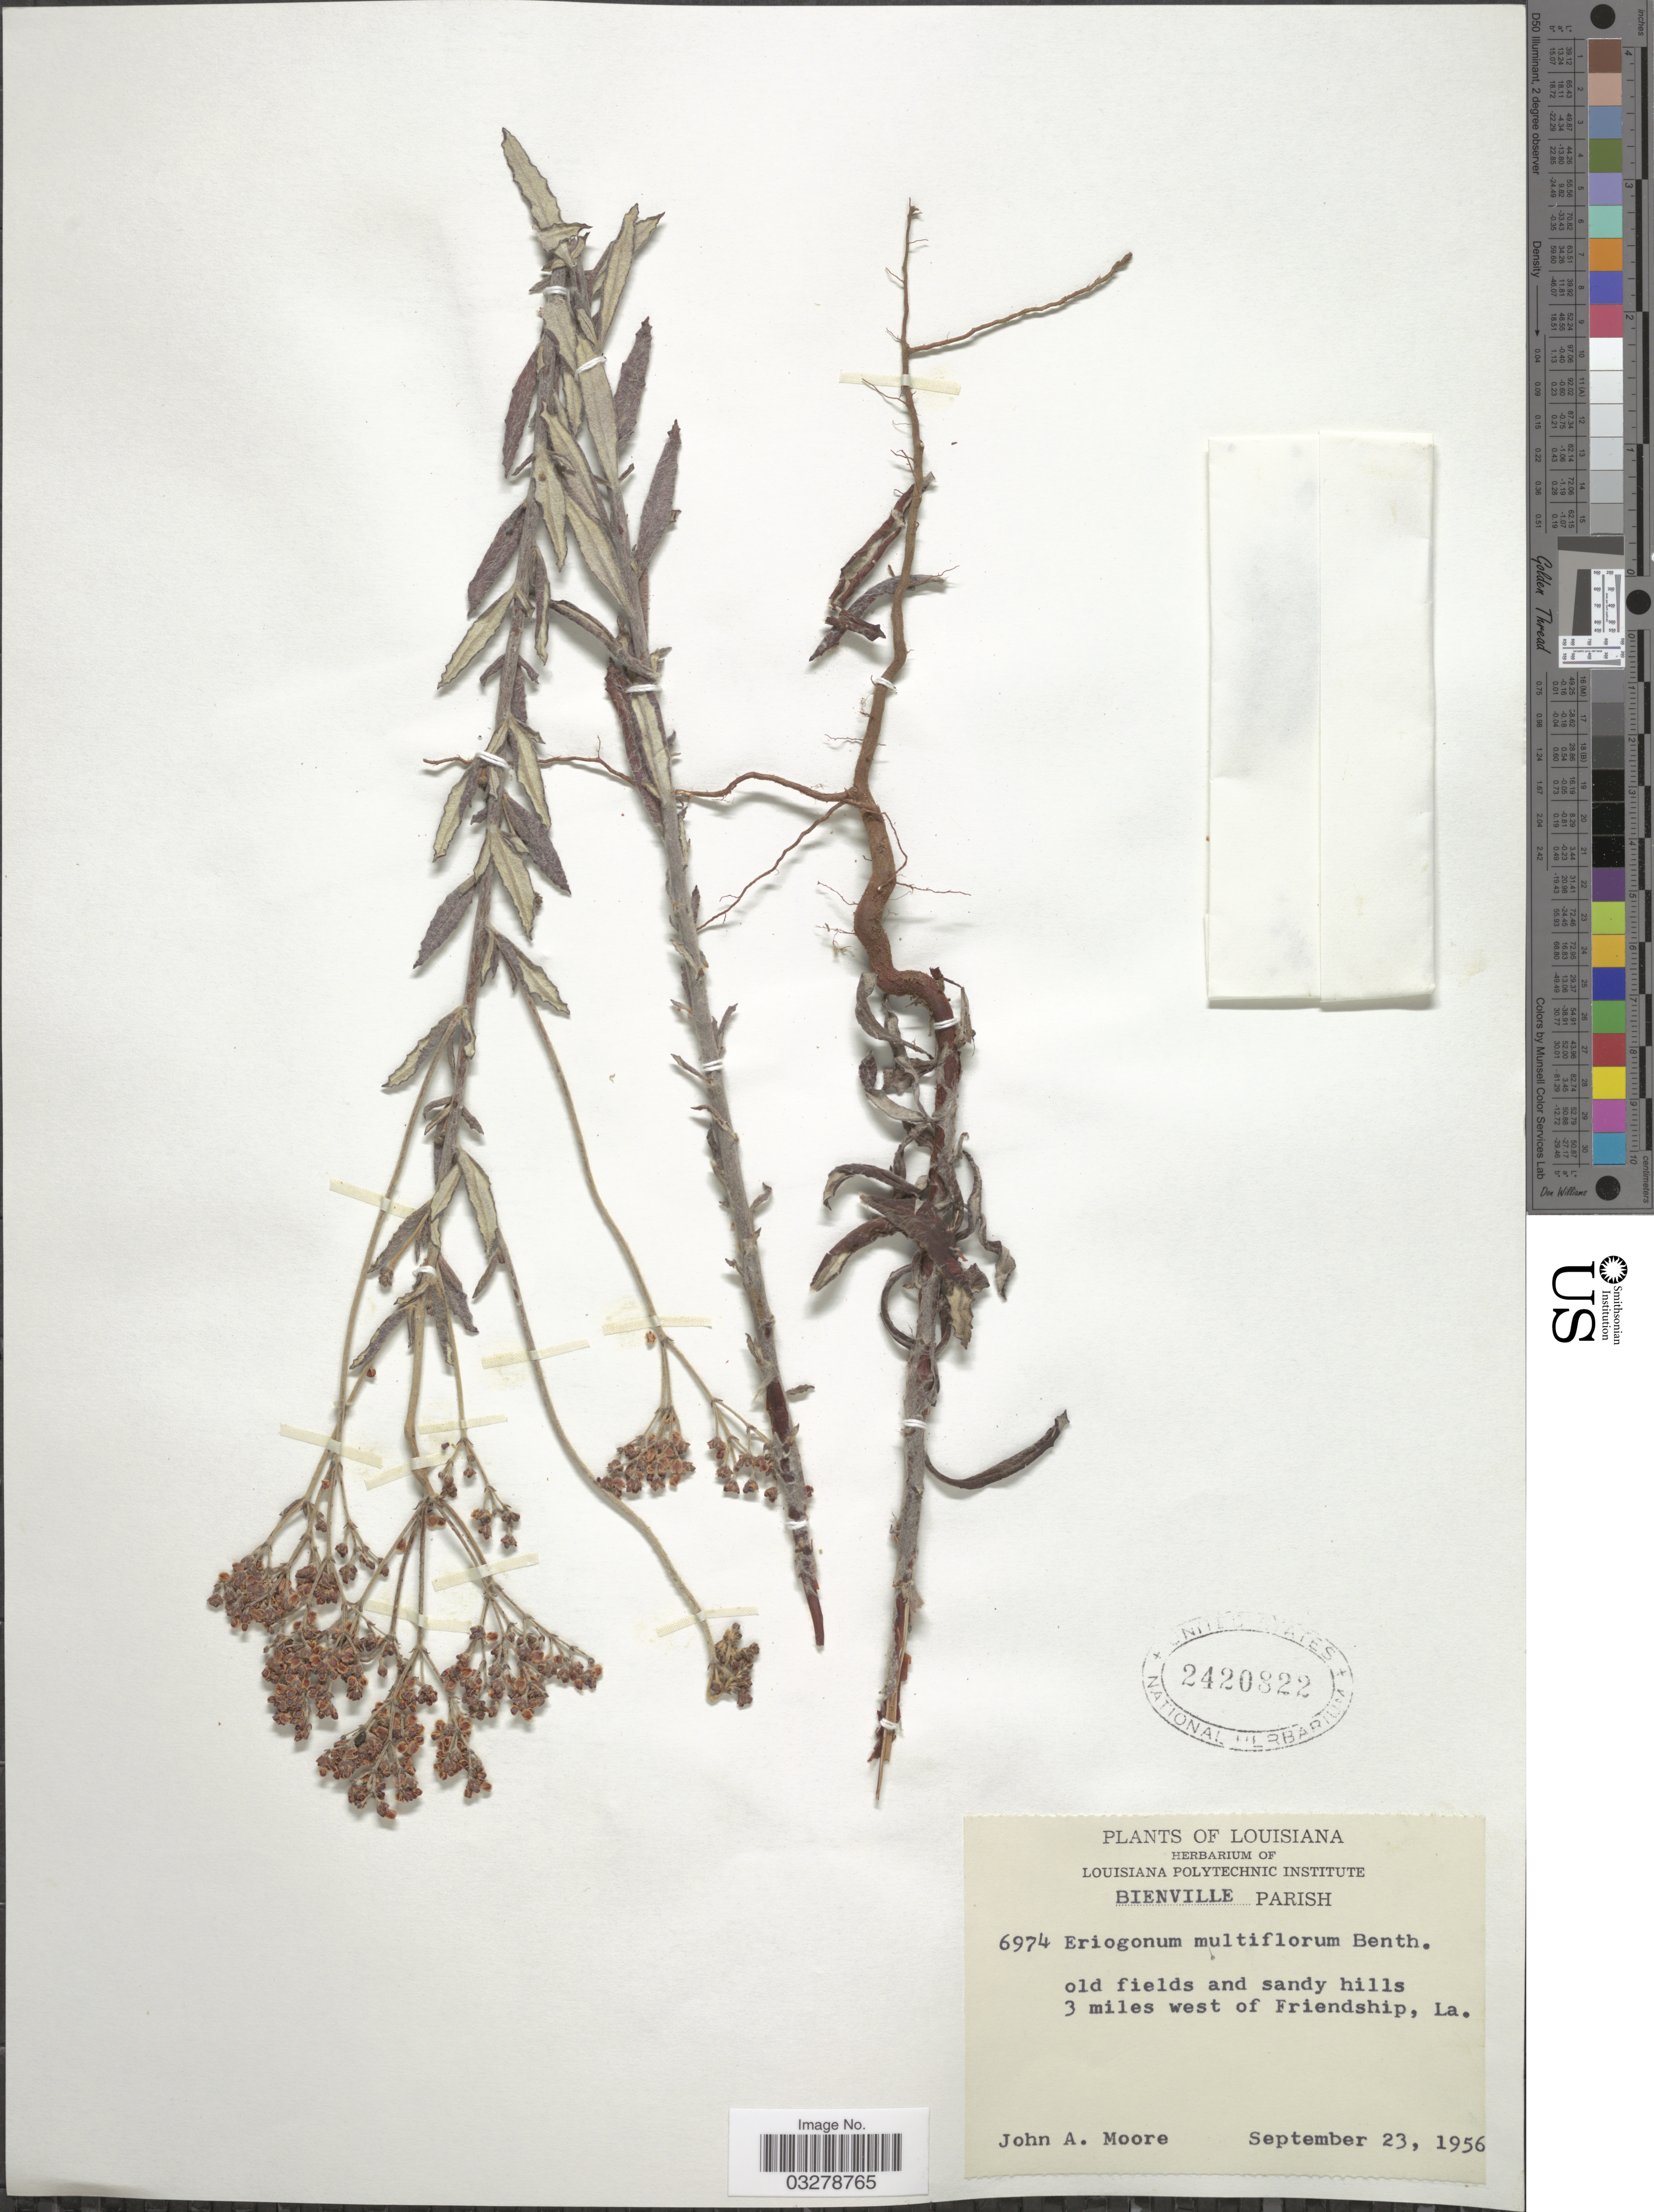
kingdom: Plantae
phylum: Tracheophyta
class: Magnoliopsida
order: Caryophyllales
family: Polygonaceae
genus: Eriogonum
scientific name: Eriogonum multiflorum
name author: Benth.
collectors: J. A. Moore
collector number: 6974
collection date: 1956-09-23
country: United States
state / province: Louisiana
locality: Bienville Parish. Old fields and sandy hills 3 miles west of Friendship.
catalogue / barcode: US 2420822